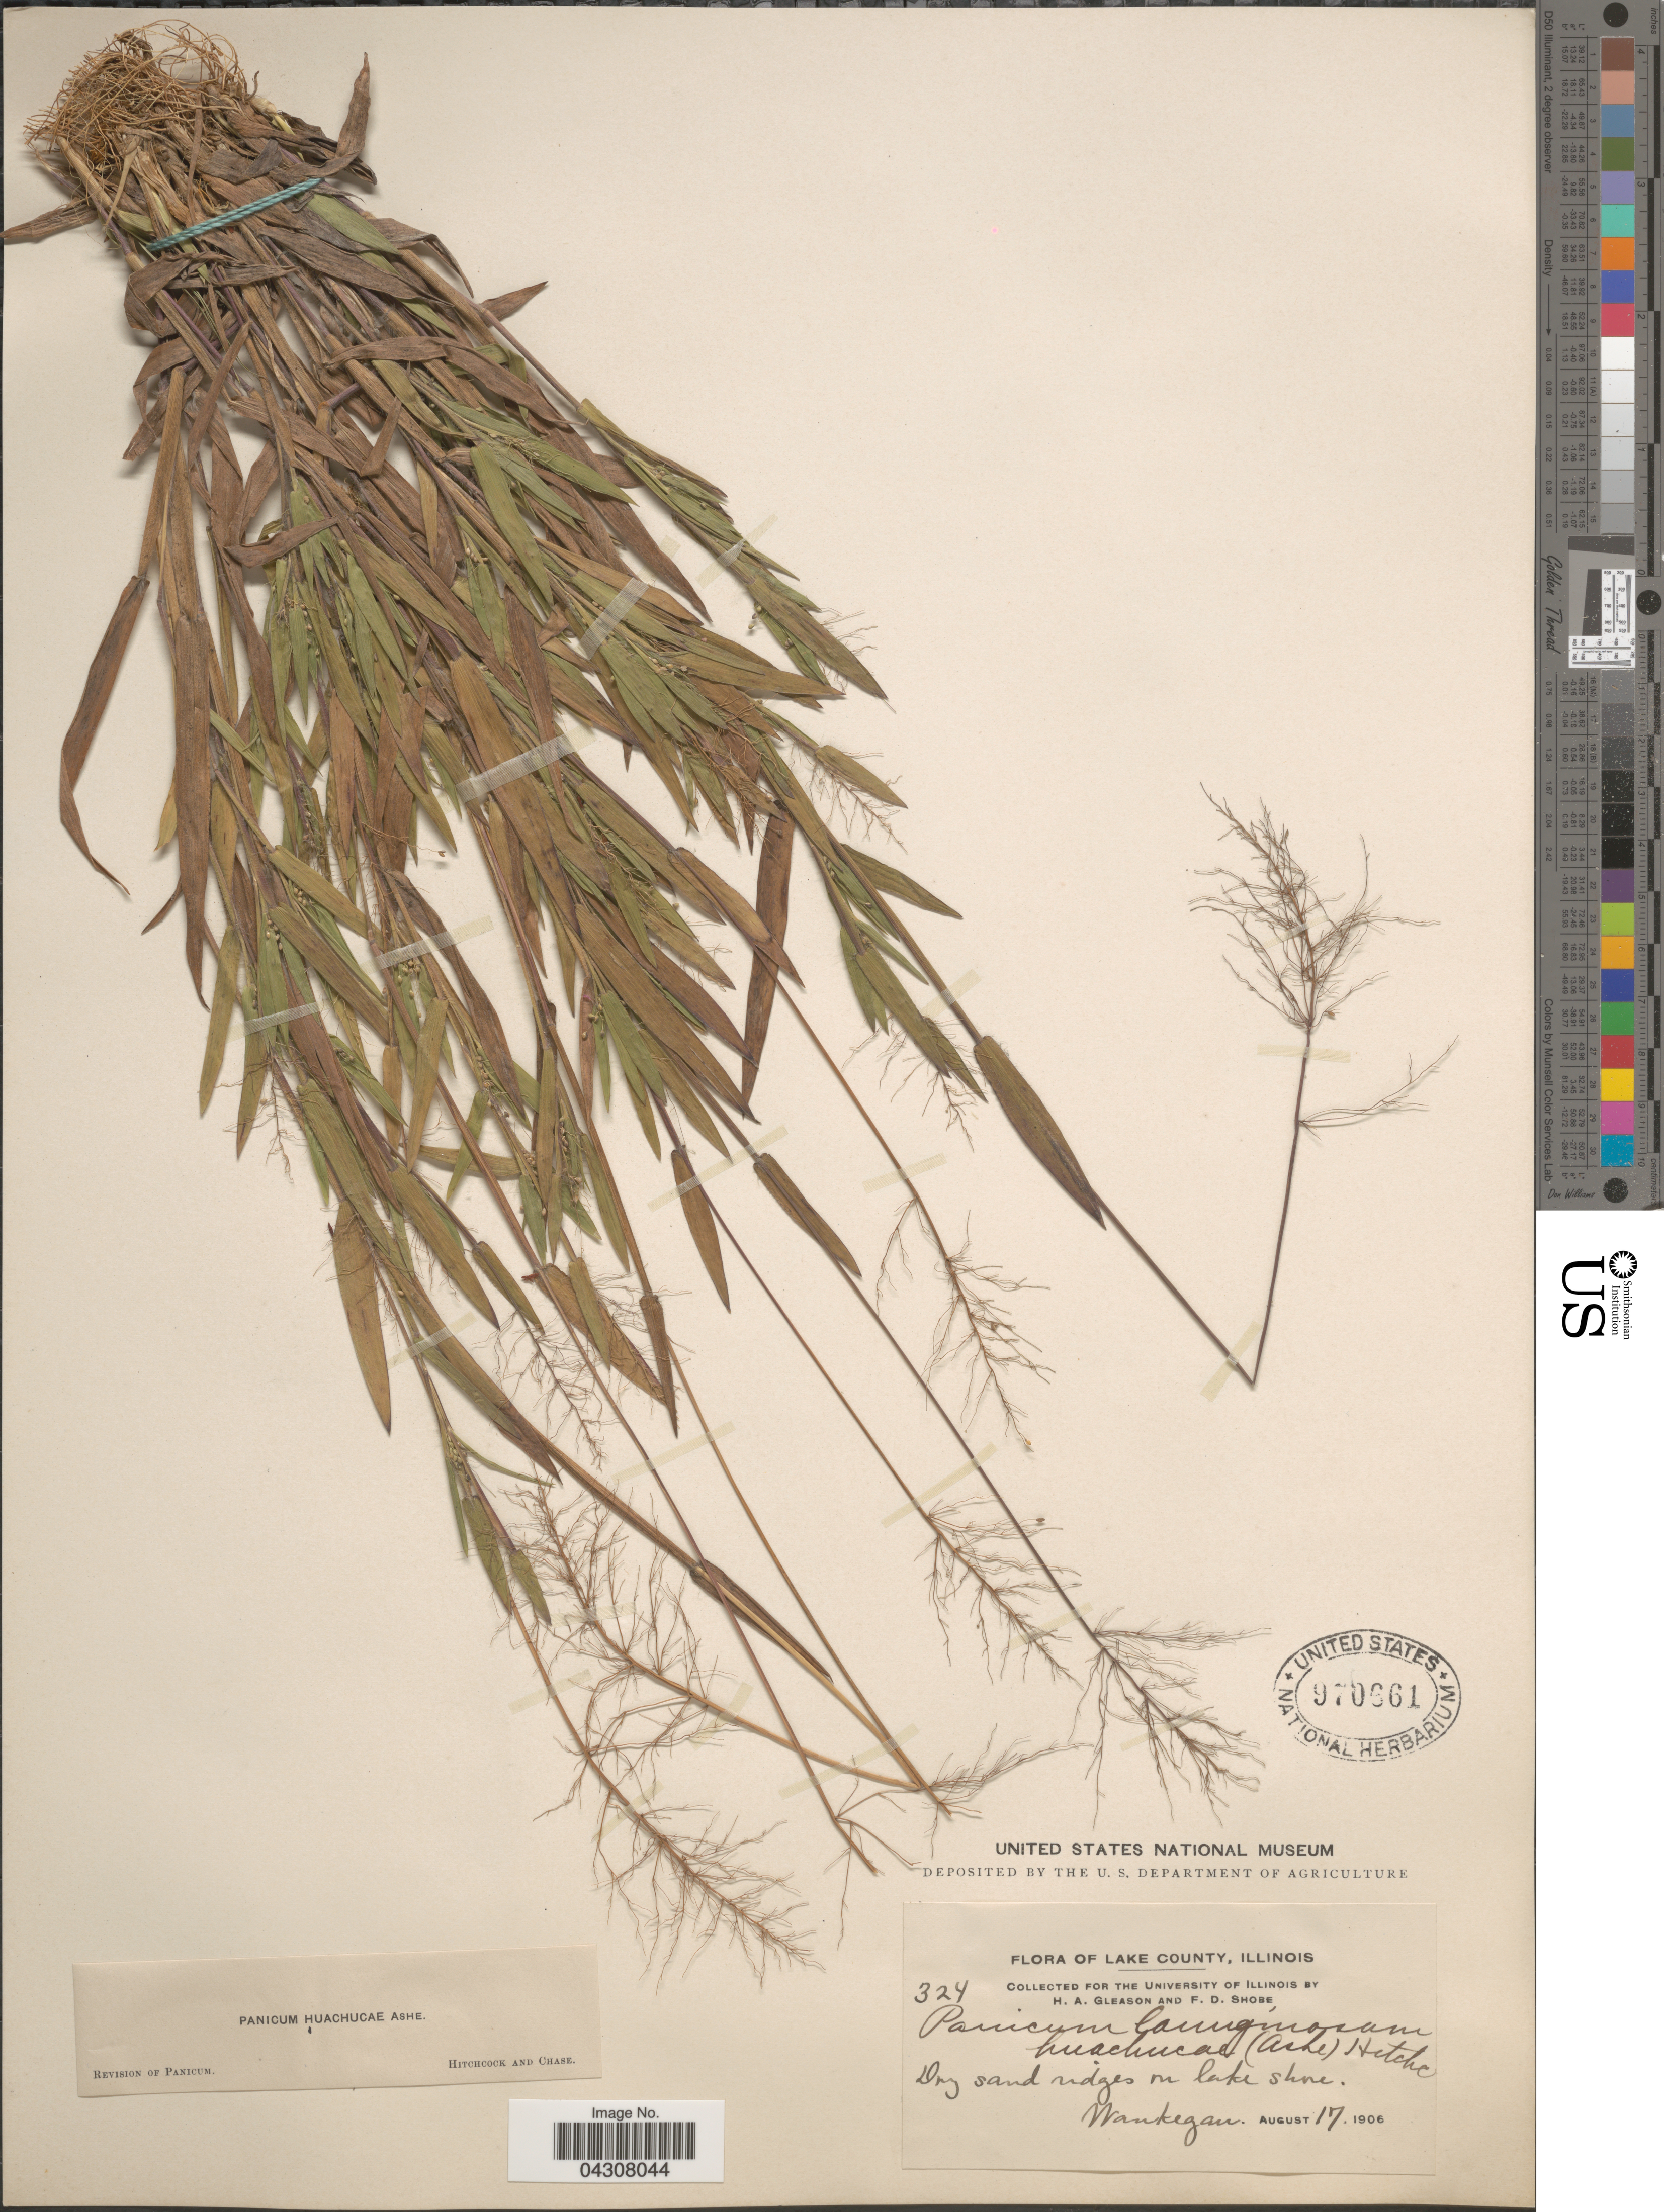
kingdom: Plantae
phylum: Tracheophyta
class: Liliopsida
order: Poales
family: Poaceae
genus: Dichanthelium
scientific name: Dichanthelium acuminatum var. acuminatum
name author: (Sw.) Gould & C.A. Clark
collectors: H. A. Gleason & F. Shobe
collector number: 324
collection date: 1906-08-17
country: United States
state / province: Illinois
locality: Lake County. Dry sand ridges on lake shore. Waukegan.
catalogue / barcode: US 970661